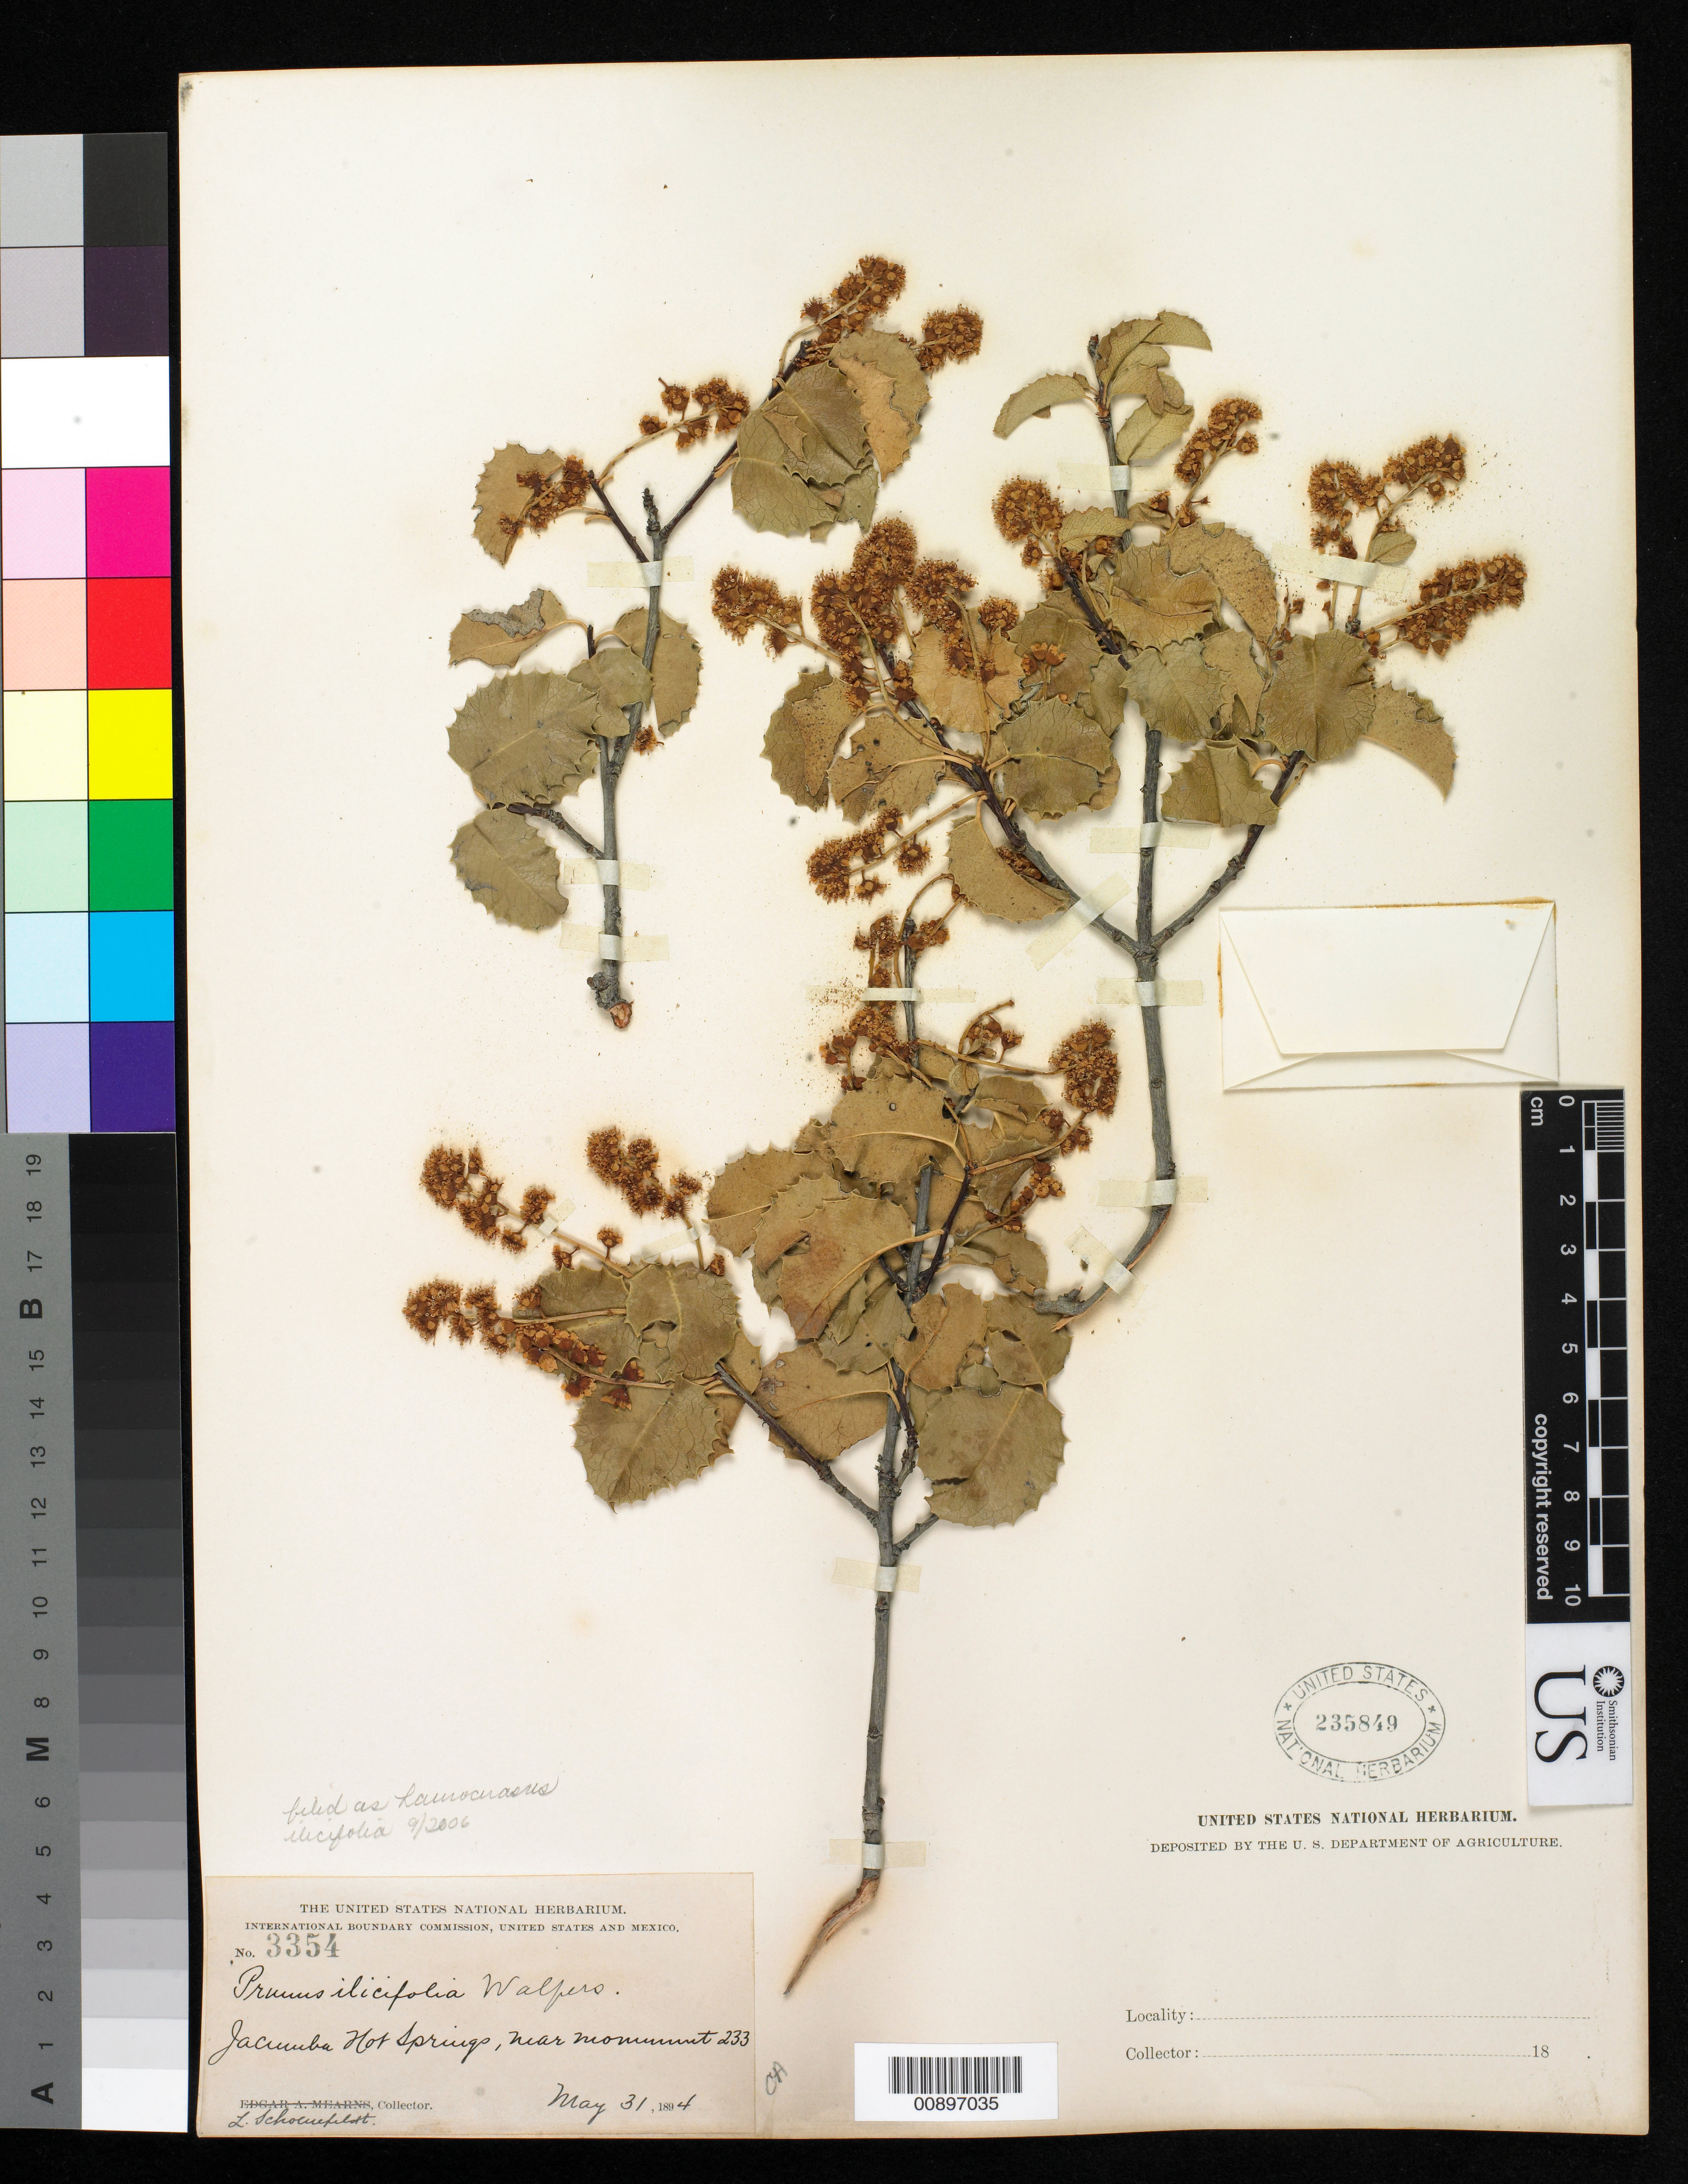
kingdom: Plantae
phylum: Tracheophyta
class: Magnoliopsida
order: Rosales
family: Rosaceae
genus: Prunus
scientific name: Prunus ilicifolia var. ilicifolia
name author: (Nutt. ex Hook. & Arn.) D. Dietr.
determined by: Strong, Mark T., (BOT), Smithsonian Institution - National Museum of Natural History (UNITED STATES)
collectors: L. Schoenfeldt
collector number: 3354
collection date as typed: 31 May 1894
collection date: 1894-05-31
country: United States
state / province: California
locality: Jacumba Hot Springs, near Monument 233.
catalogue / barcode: US 235849